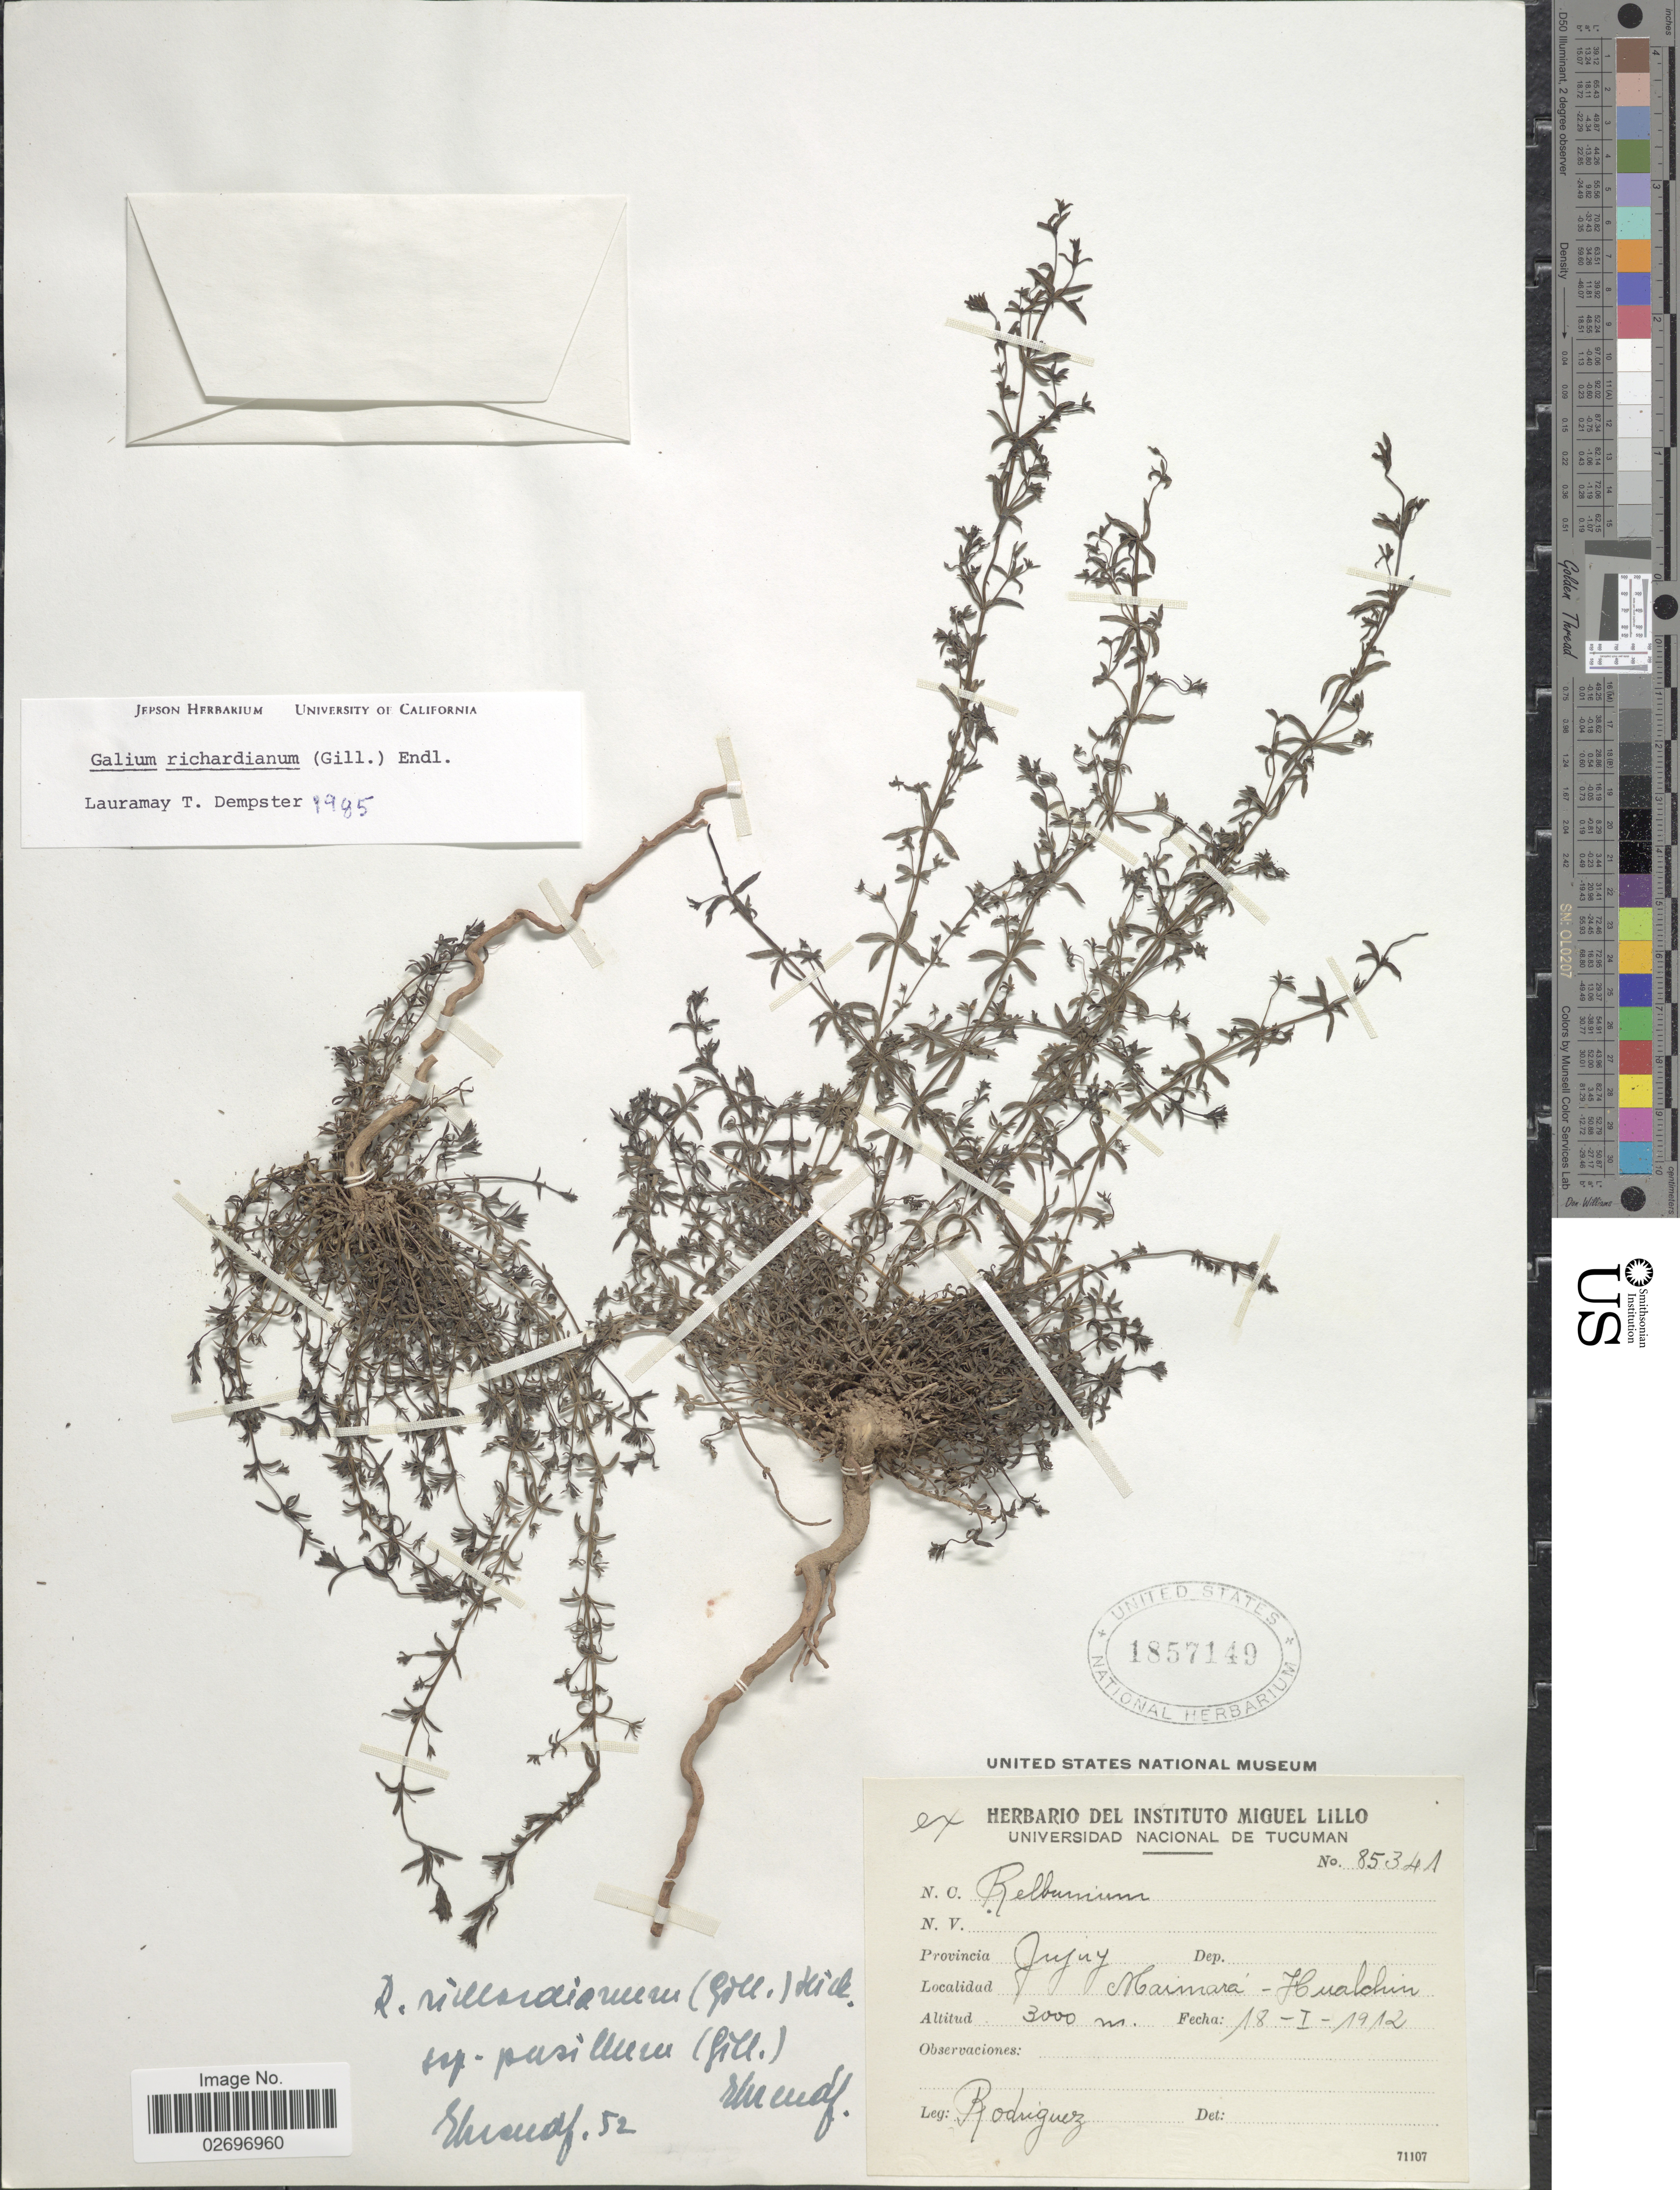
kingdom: Plantae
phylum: Tracheophyta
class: Magnoliopsida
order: Gentianales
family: Rubiaceae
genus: Galium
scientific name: Galium richardianum subsp. richardianum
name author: (Gillies ex Hook. & Arn.) Endl. ex Walp.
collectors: Rodriguez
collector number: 85341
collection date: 1912-01-18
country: Argentina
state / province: Jujuy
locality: Maimara-Hualchin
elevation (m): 3000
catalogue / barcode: US 1857149